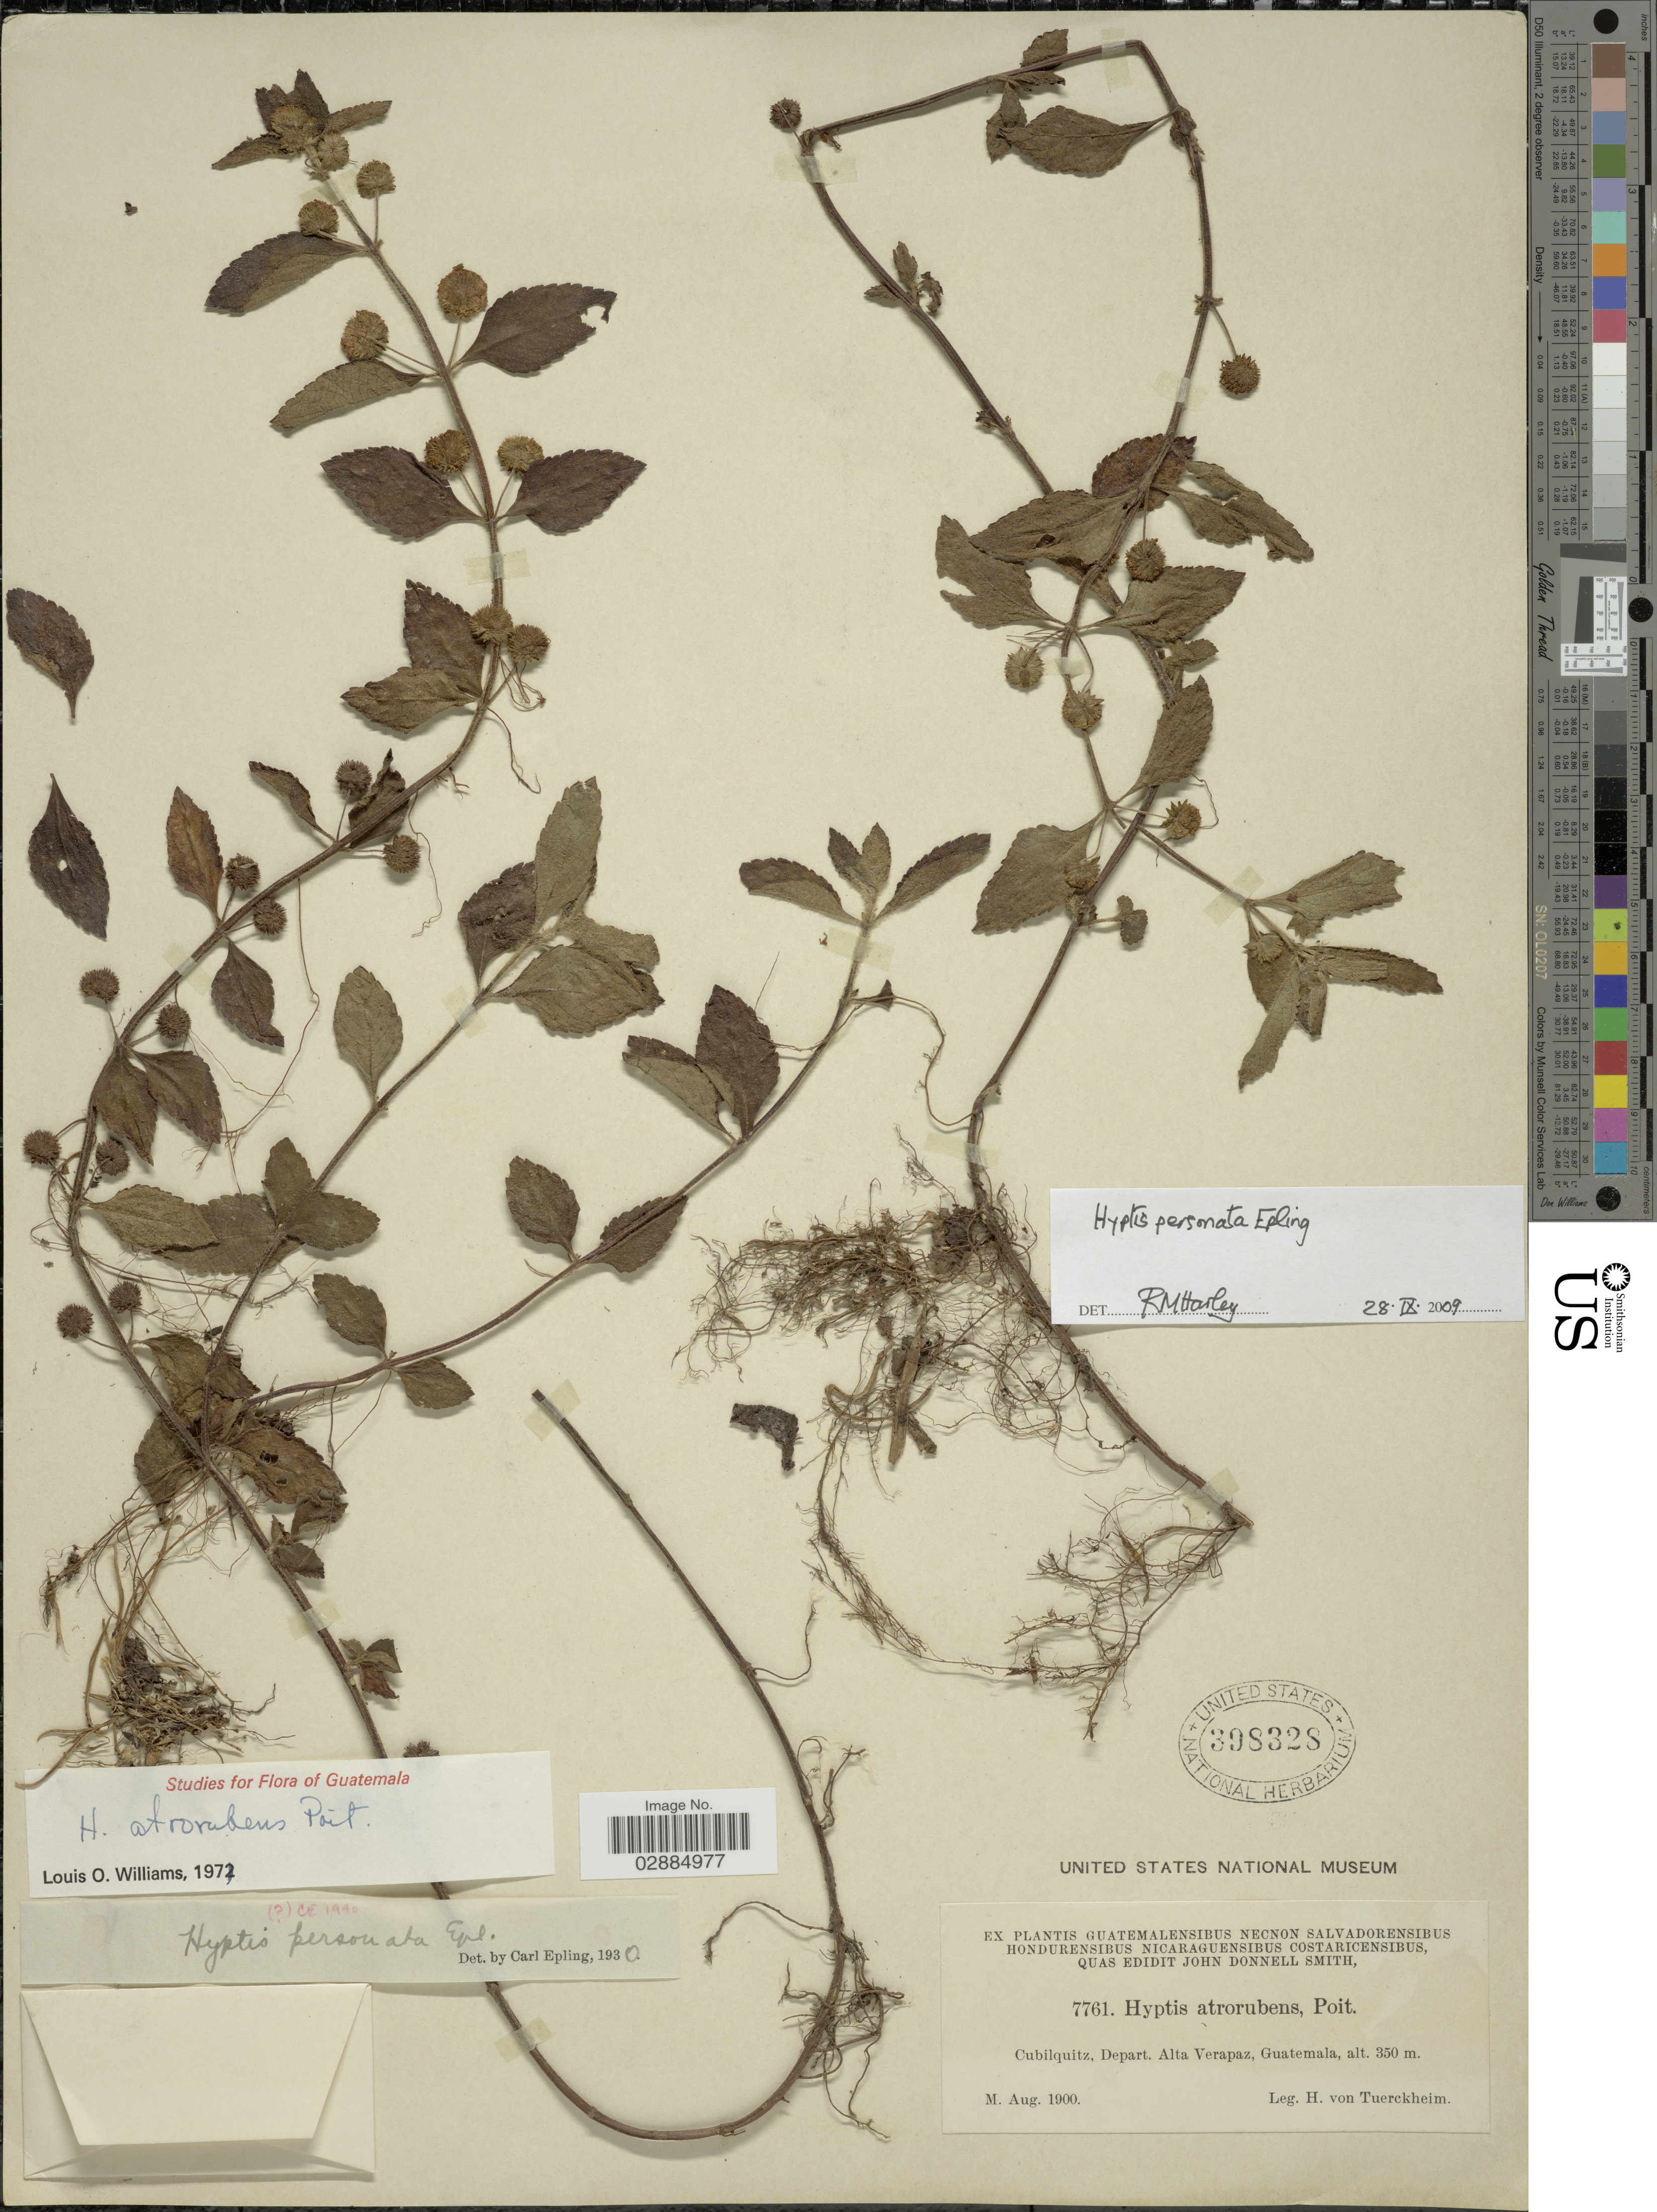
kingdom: Plantae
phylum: Tracheophyta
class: Magnoliopsida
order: Lamiales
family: Lamiaceae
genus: Hyptis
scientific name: Hyptis personata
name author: Epling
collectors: H. von Türckheim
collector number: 7761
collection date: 1900-08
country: Guatemala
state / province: Alta Verapaz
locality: Cubilquitz, Depart. Alta Verapaz, Guatemala.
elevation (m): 350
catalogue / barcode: US 398328